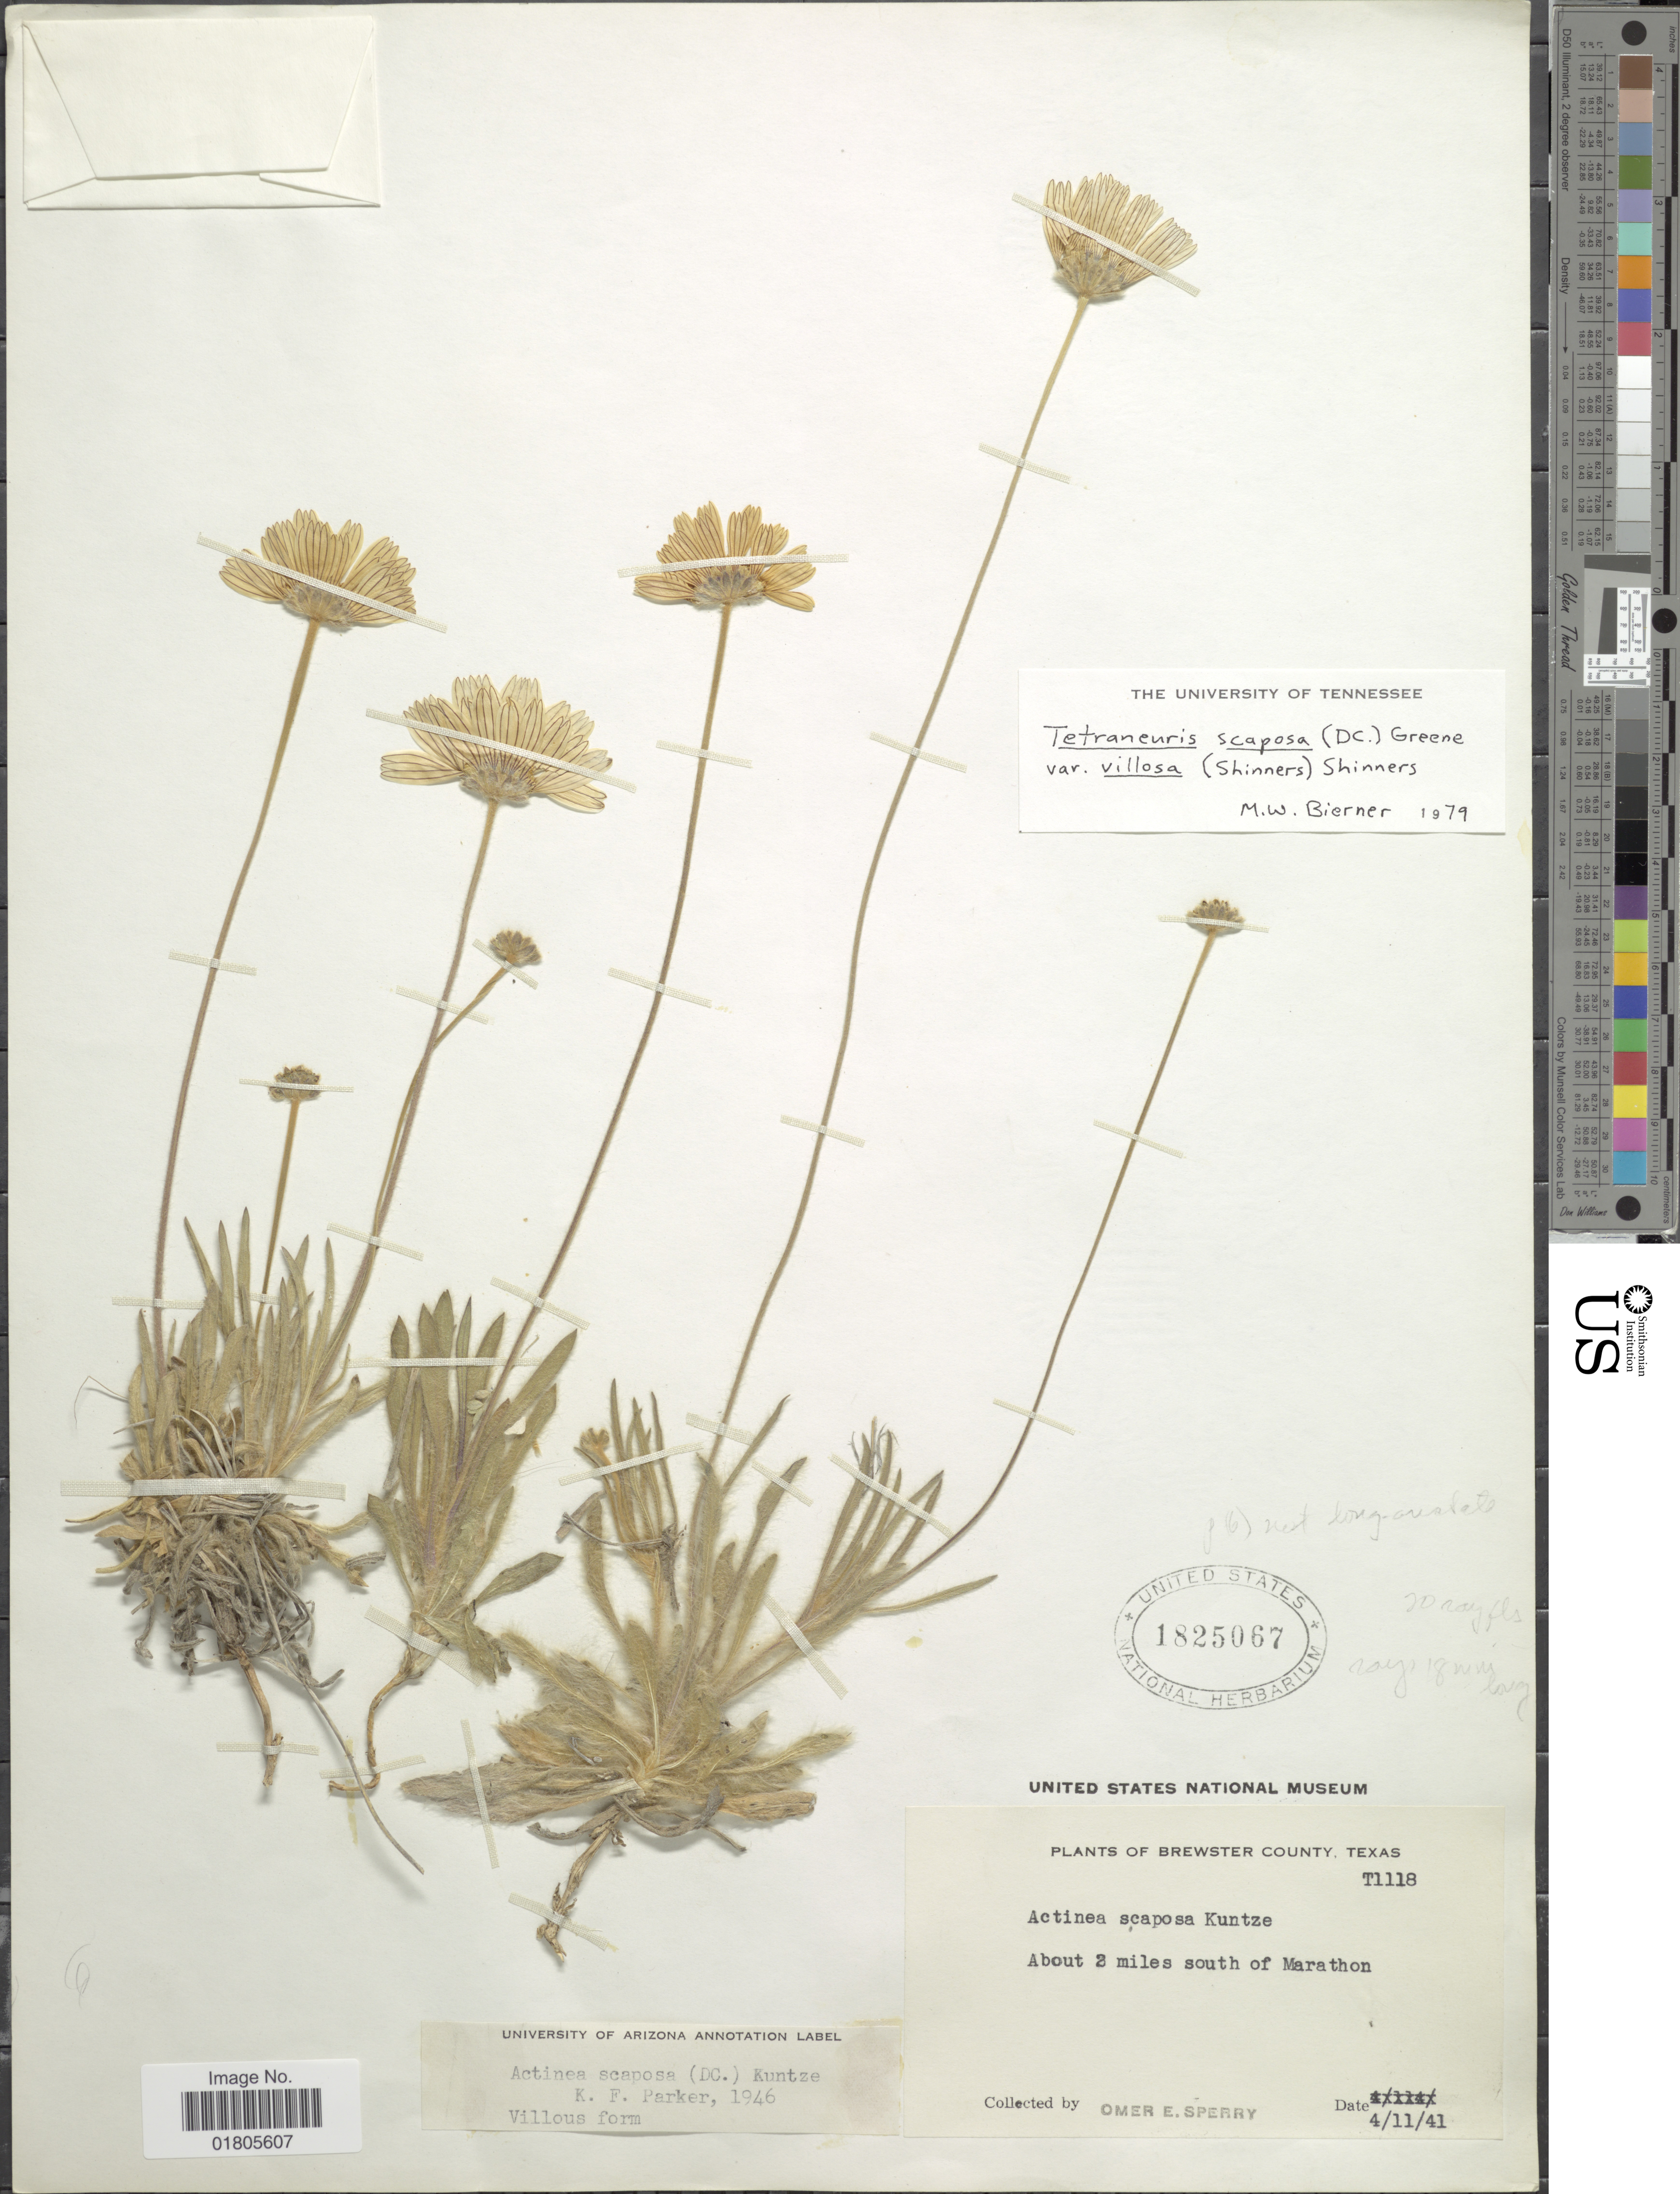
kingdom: Plantae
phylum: Tracheophyta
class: Magnoliopsida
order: Asterales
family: Asteraceae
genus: Actinea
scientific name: Actinea scaposa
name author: (DC.) Kuntze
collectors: O. E. Sperry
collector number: T1118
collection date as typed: Transcribed d/m/y: 11/4/41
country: United States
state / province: Texas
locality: Brewster Co. About 2 miles south of Marathon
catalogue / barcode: US 1825067